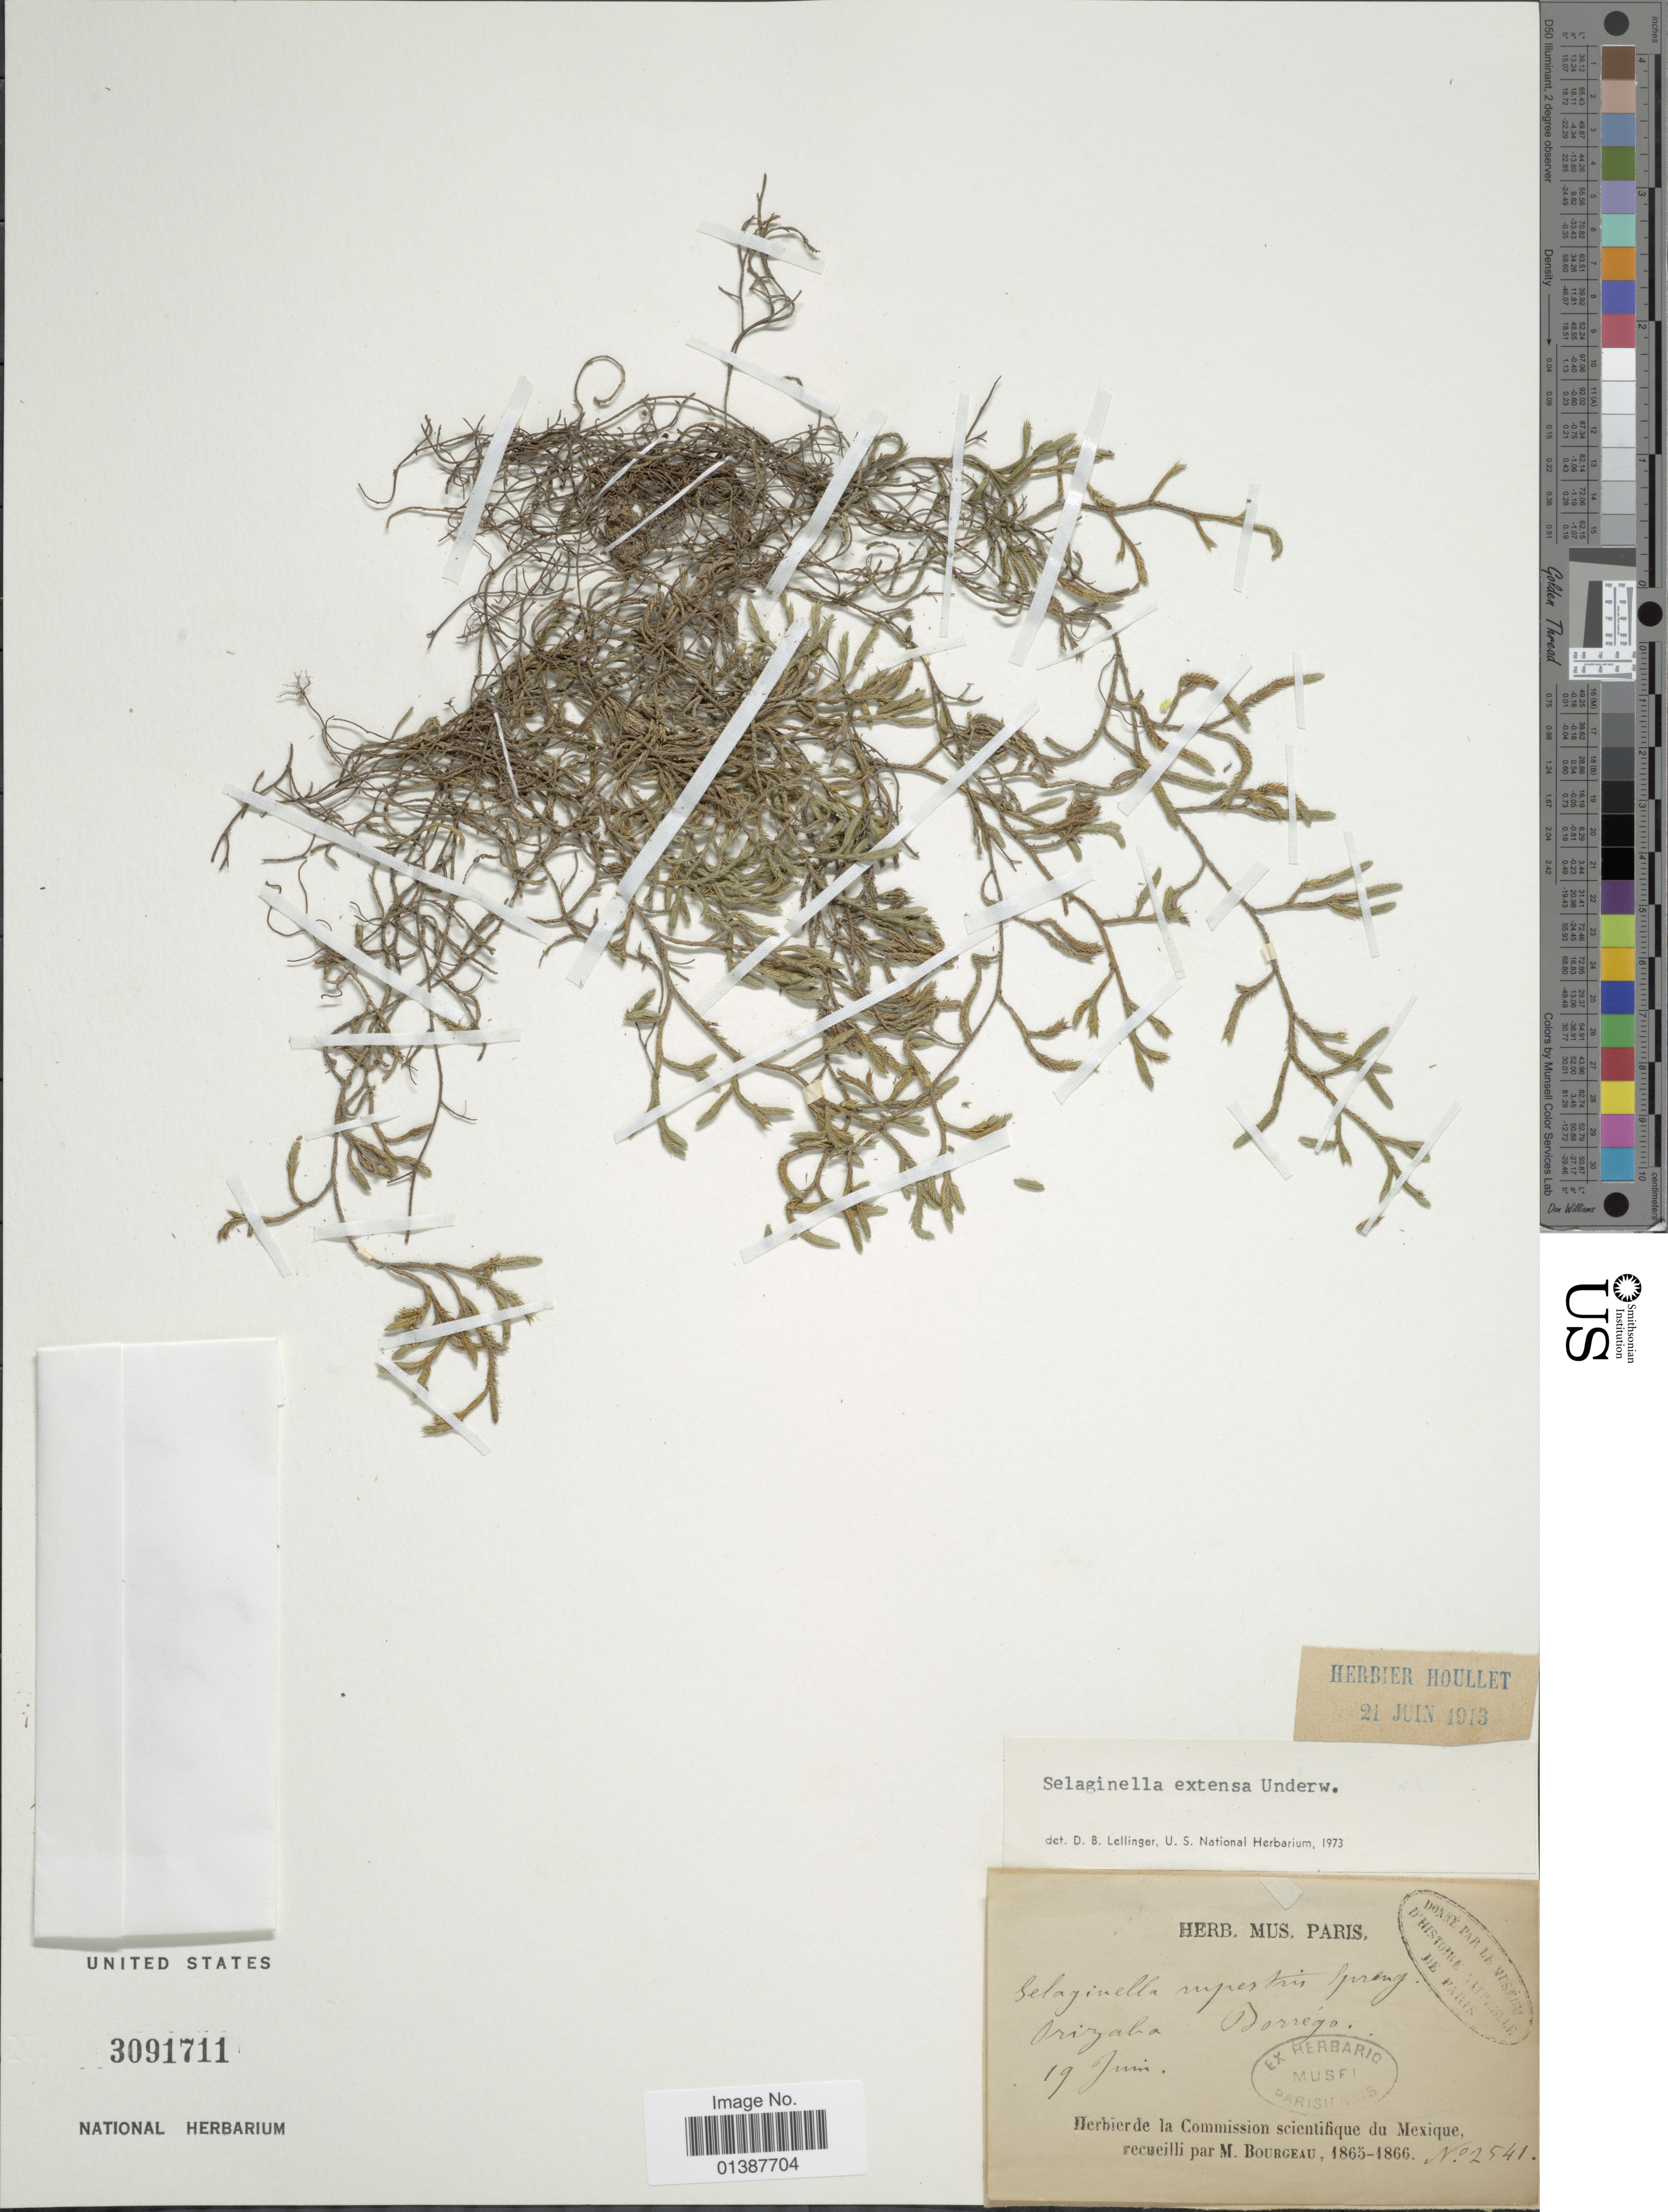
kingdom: Plantae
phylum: Tracheophyta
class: Lycopodiopsida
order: Selaginellales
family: Selaginellaceae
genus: Selaginella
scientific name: Selaginella extensa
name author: Underw.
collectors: M. Bourgeau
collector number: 251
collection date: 1865-06-19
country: Mexico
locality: Orizaba, Borrégo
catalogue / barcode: US 3091711